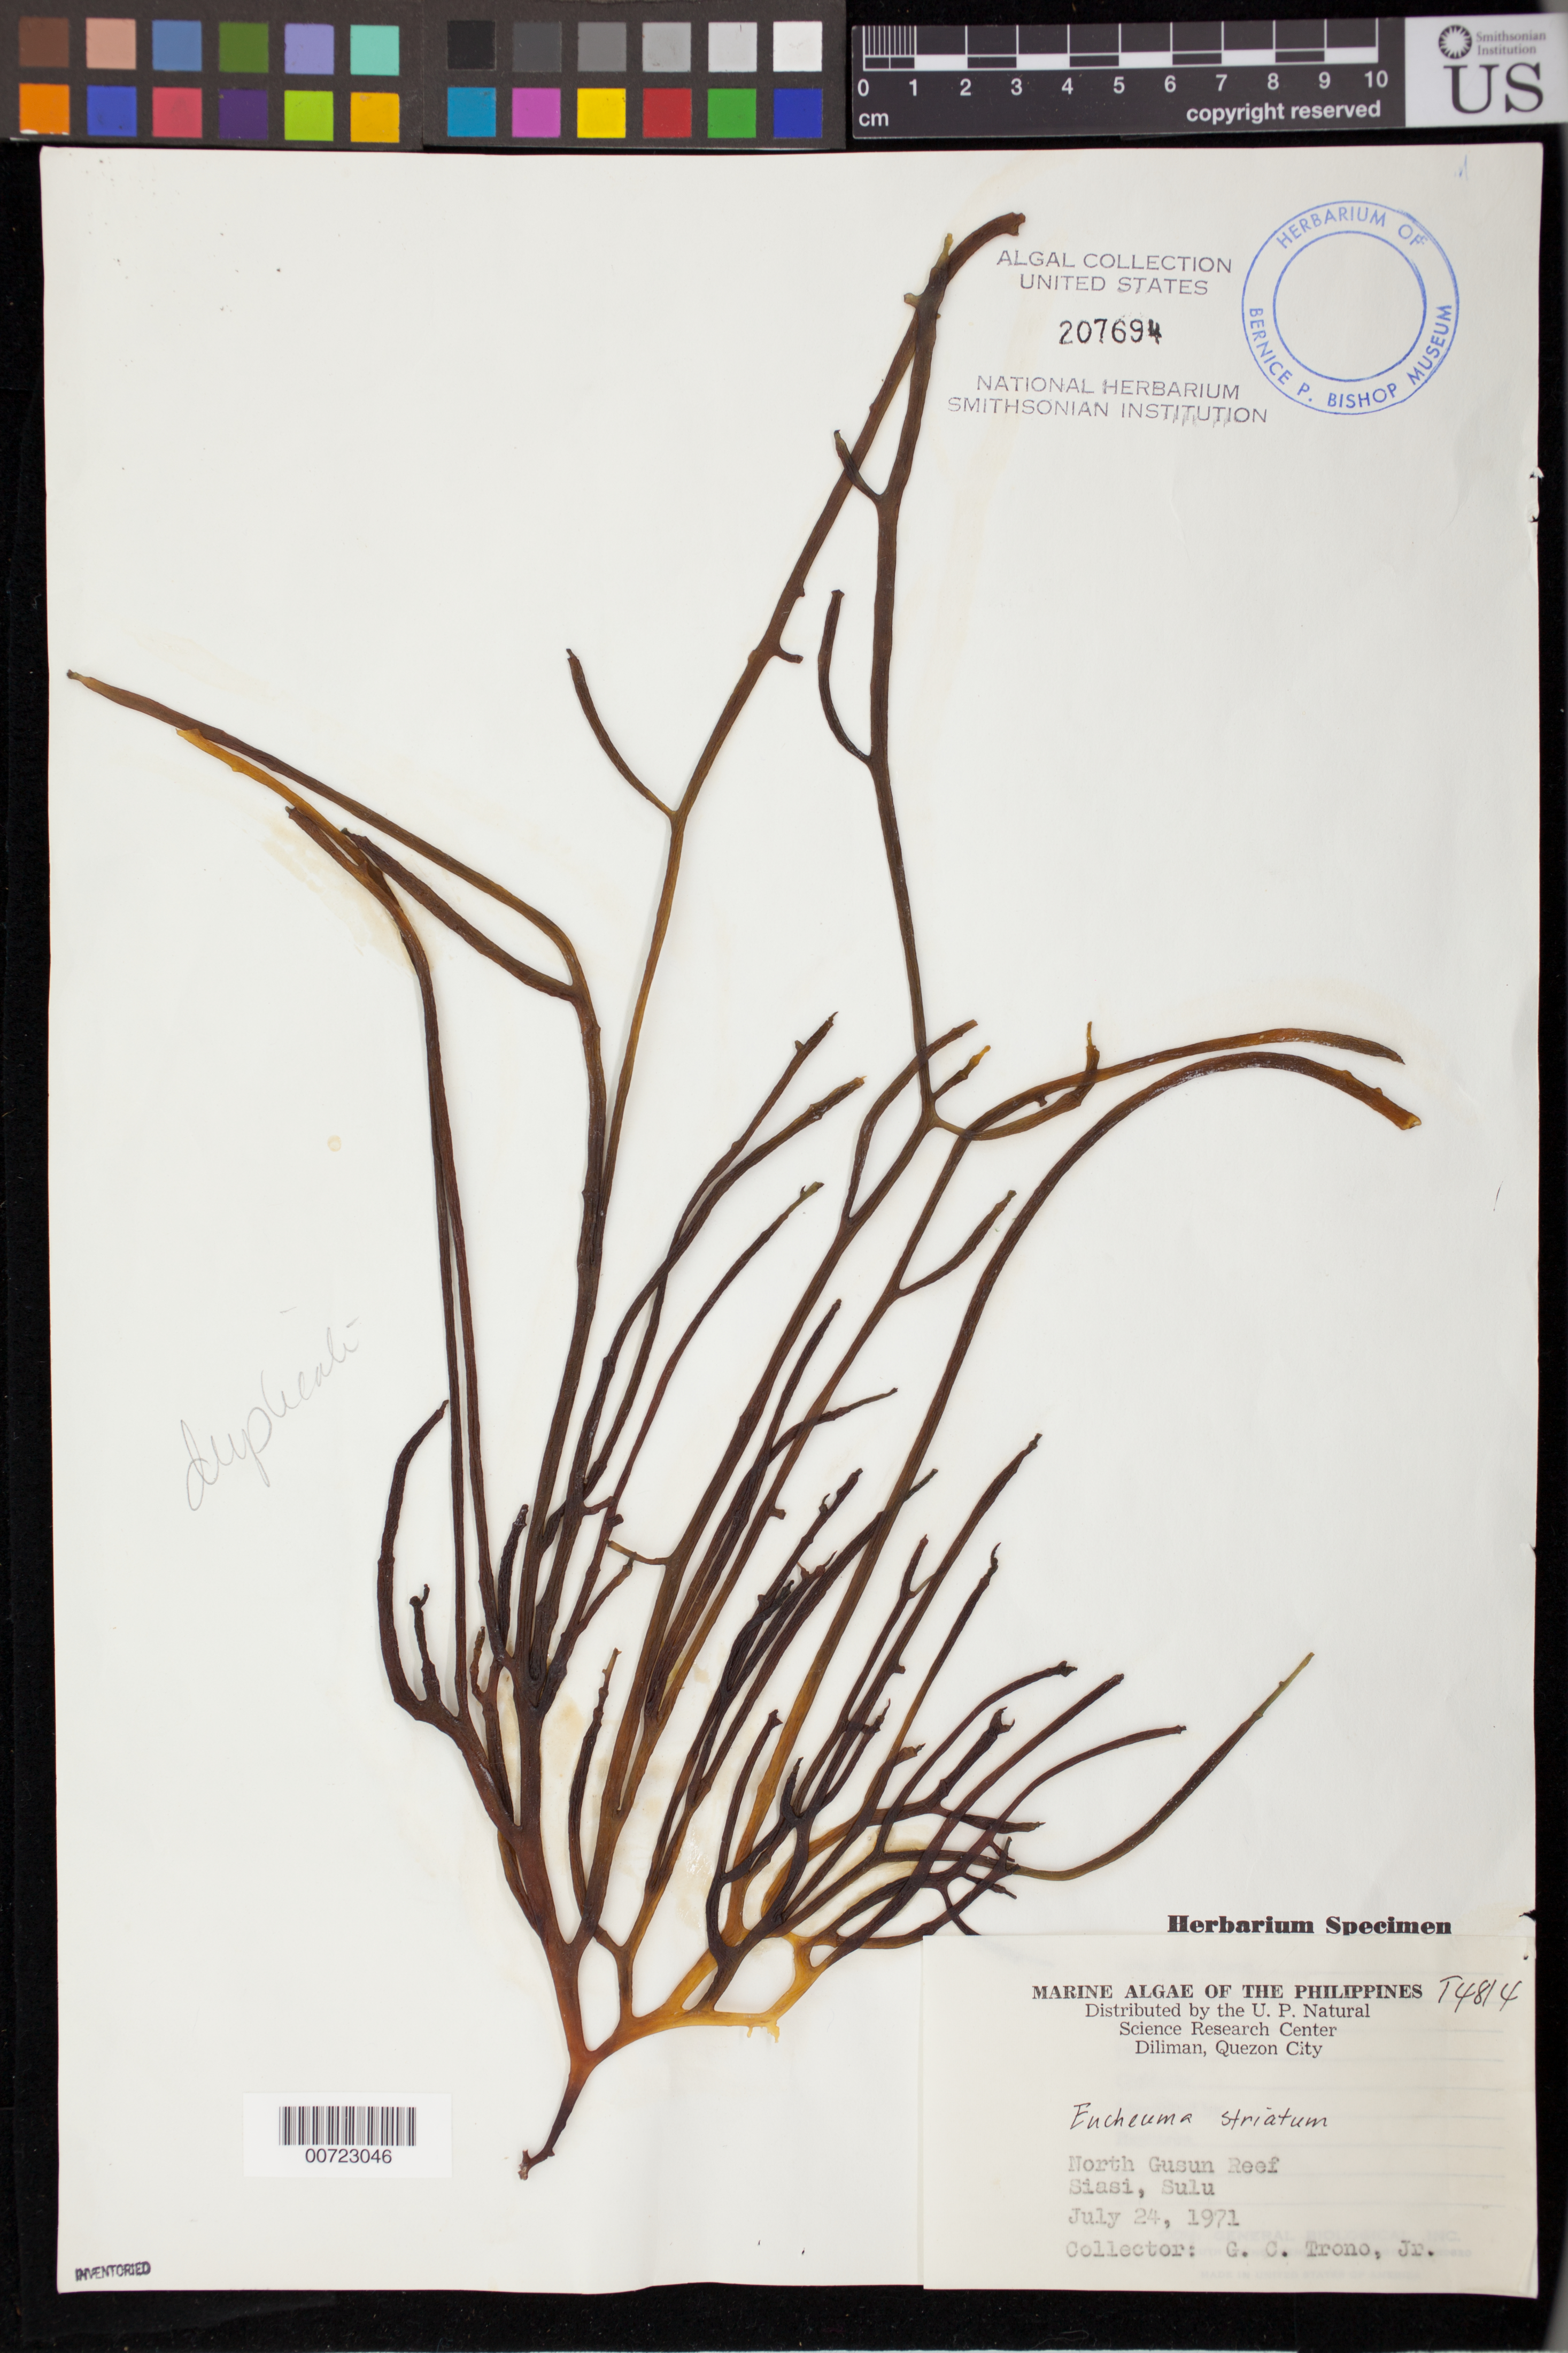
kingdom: Plantae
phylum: Rhodophyta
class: Florideophyceae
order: Gigartinales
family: Solieriaceae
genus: Kappaphycus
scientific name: Kappaphycus striatum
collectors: G. Trono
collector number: T4814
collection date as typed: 24 Jul 1971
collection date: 1971-07-24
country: Philippines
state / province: Muslim Mindanao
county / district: Sulu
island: Siasi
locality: North Gusun Reef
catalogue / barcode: US 207694